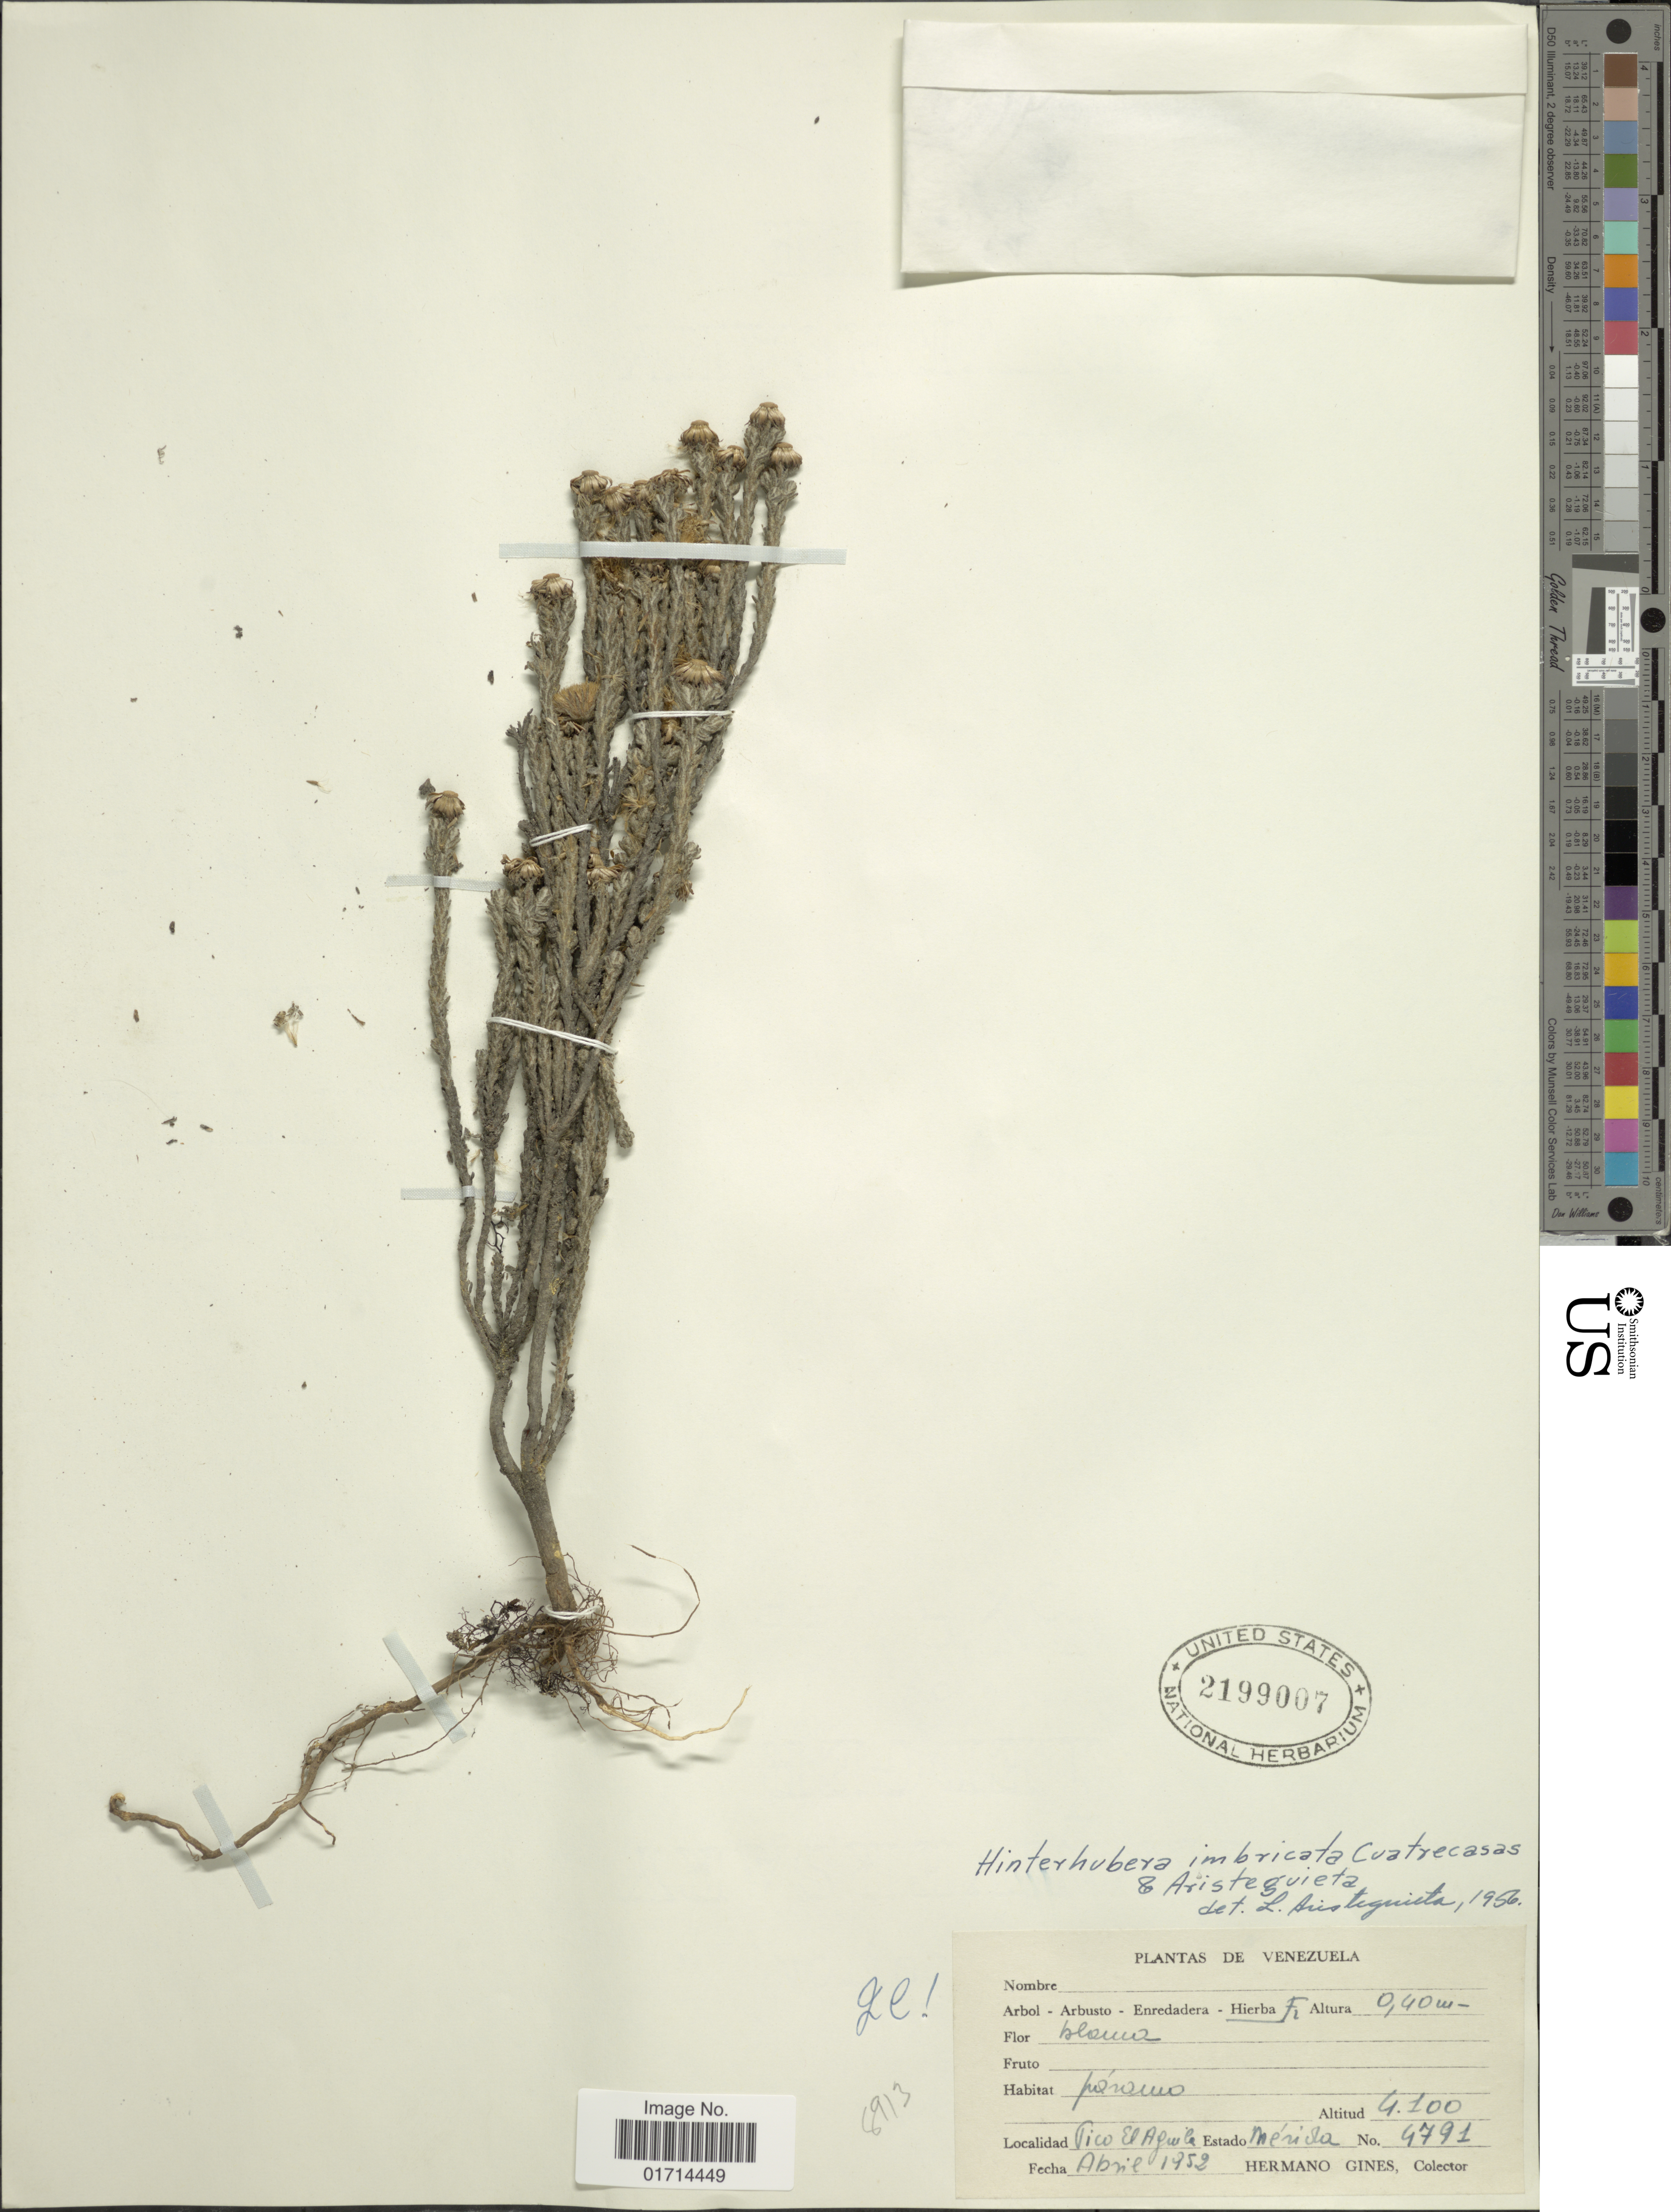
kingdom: Plantae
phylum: Tracheophyta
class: Magnoliopsida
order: Asterales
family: Asteraceae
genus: Hinterhubera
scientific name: Hinterhubera imbricata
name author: Cuatrec. & Aristeg.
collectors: Bro. Gines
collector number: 4791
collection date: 1952-04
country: Venezuela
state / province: Mérida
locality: Pico El Aguila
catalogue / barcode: US 2199007